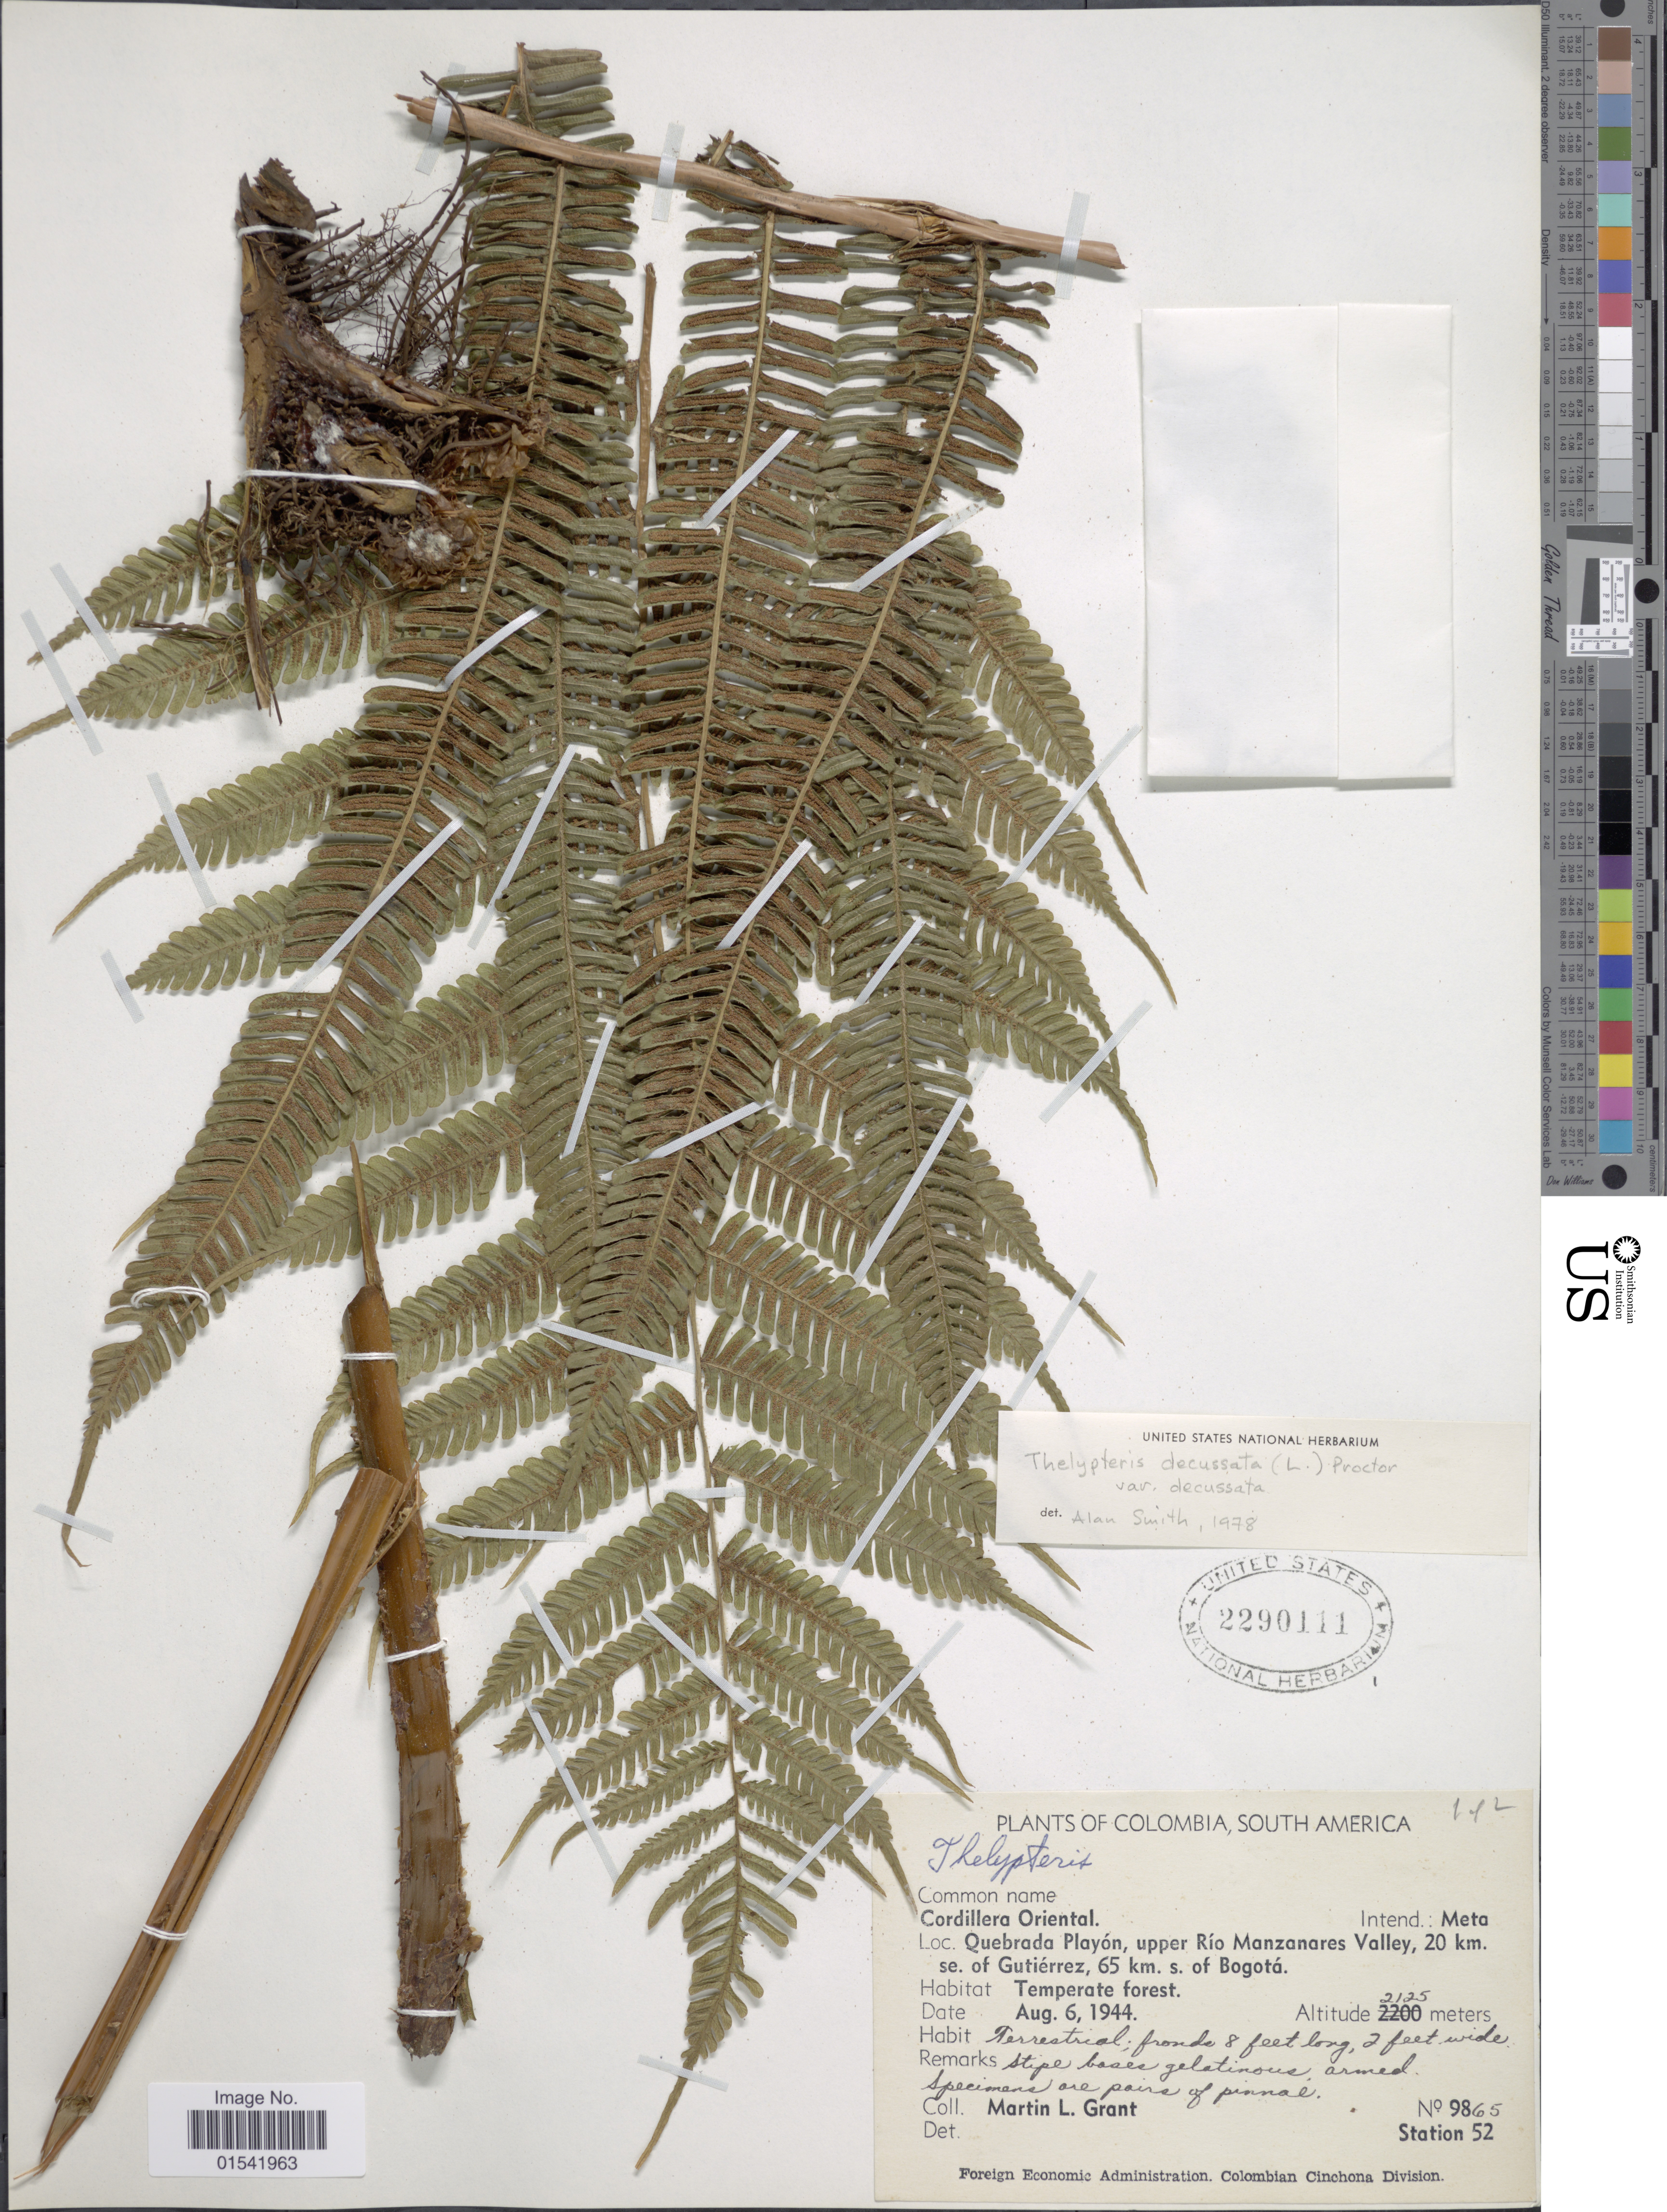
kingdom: Plantae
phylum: Tracheophyta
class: Polypodiopsida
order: Polypodiales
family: Thelypteridaceae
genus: Steiropteris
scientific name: Steiropteris decussata var. decussata (L.) comb. nov., ined. 2015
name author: (L.)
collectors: M. L. Grant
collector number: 9865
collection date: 1944-08-06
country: Colombia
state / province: Meta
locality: Cordillera Oriental, Quebrada Playón, upper Río Manzanares Valley, 20 km. se. of Gutiérrez, 65 km. s. of Bogotá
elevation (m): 2125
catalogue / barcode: US 2290111